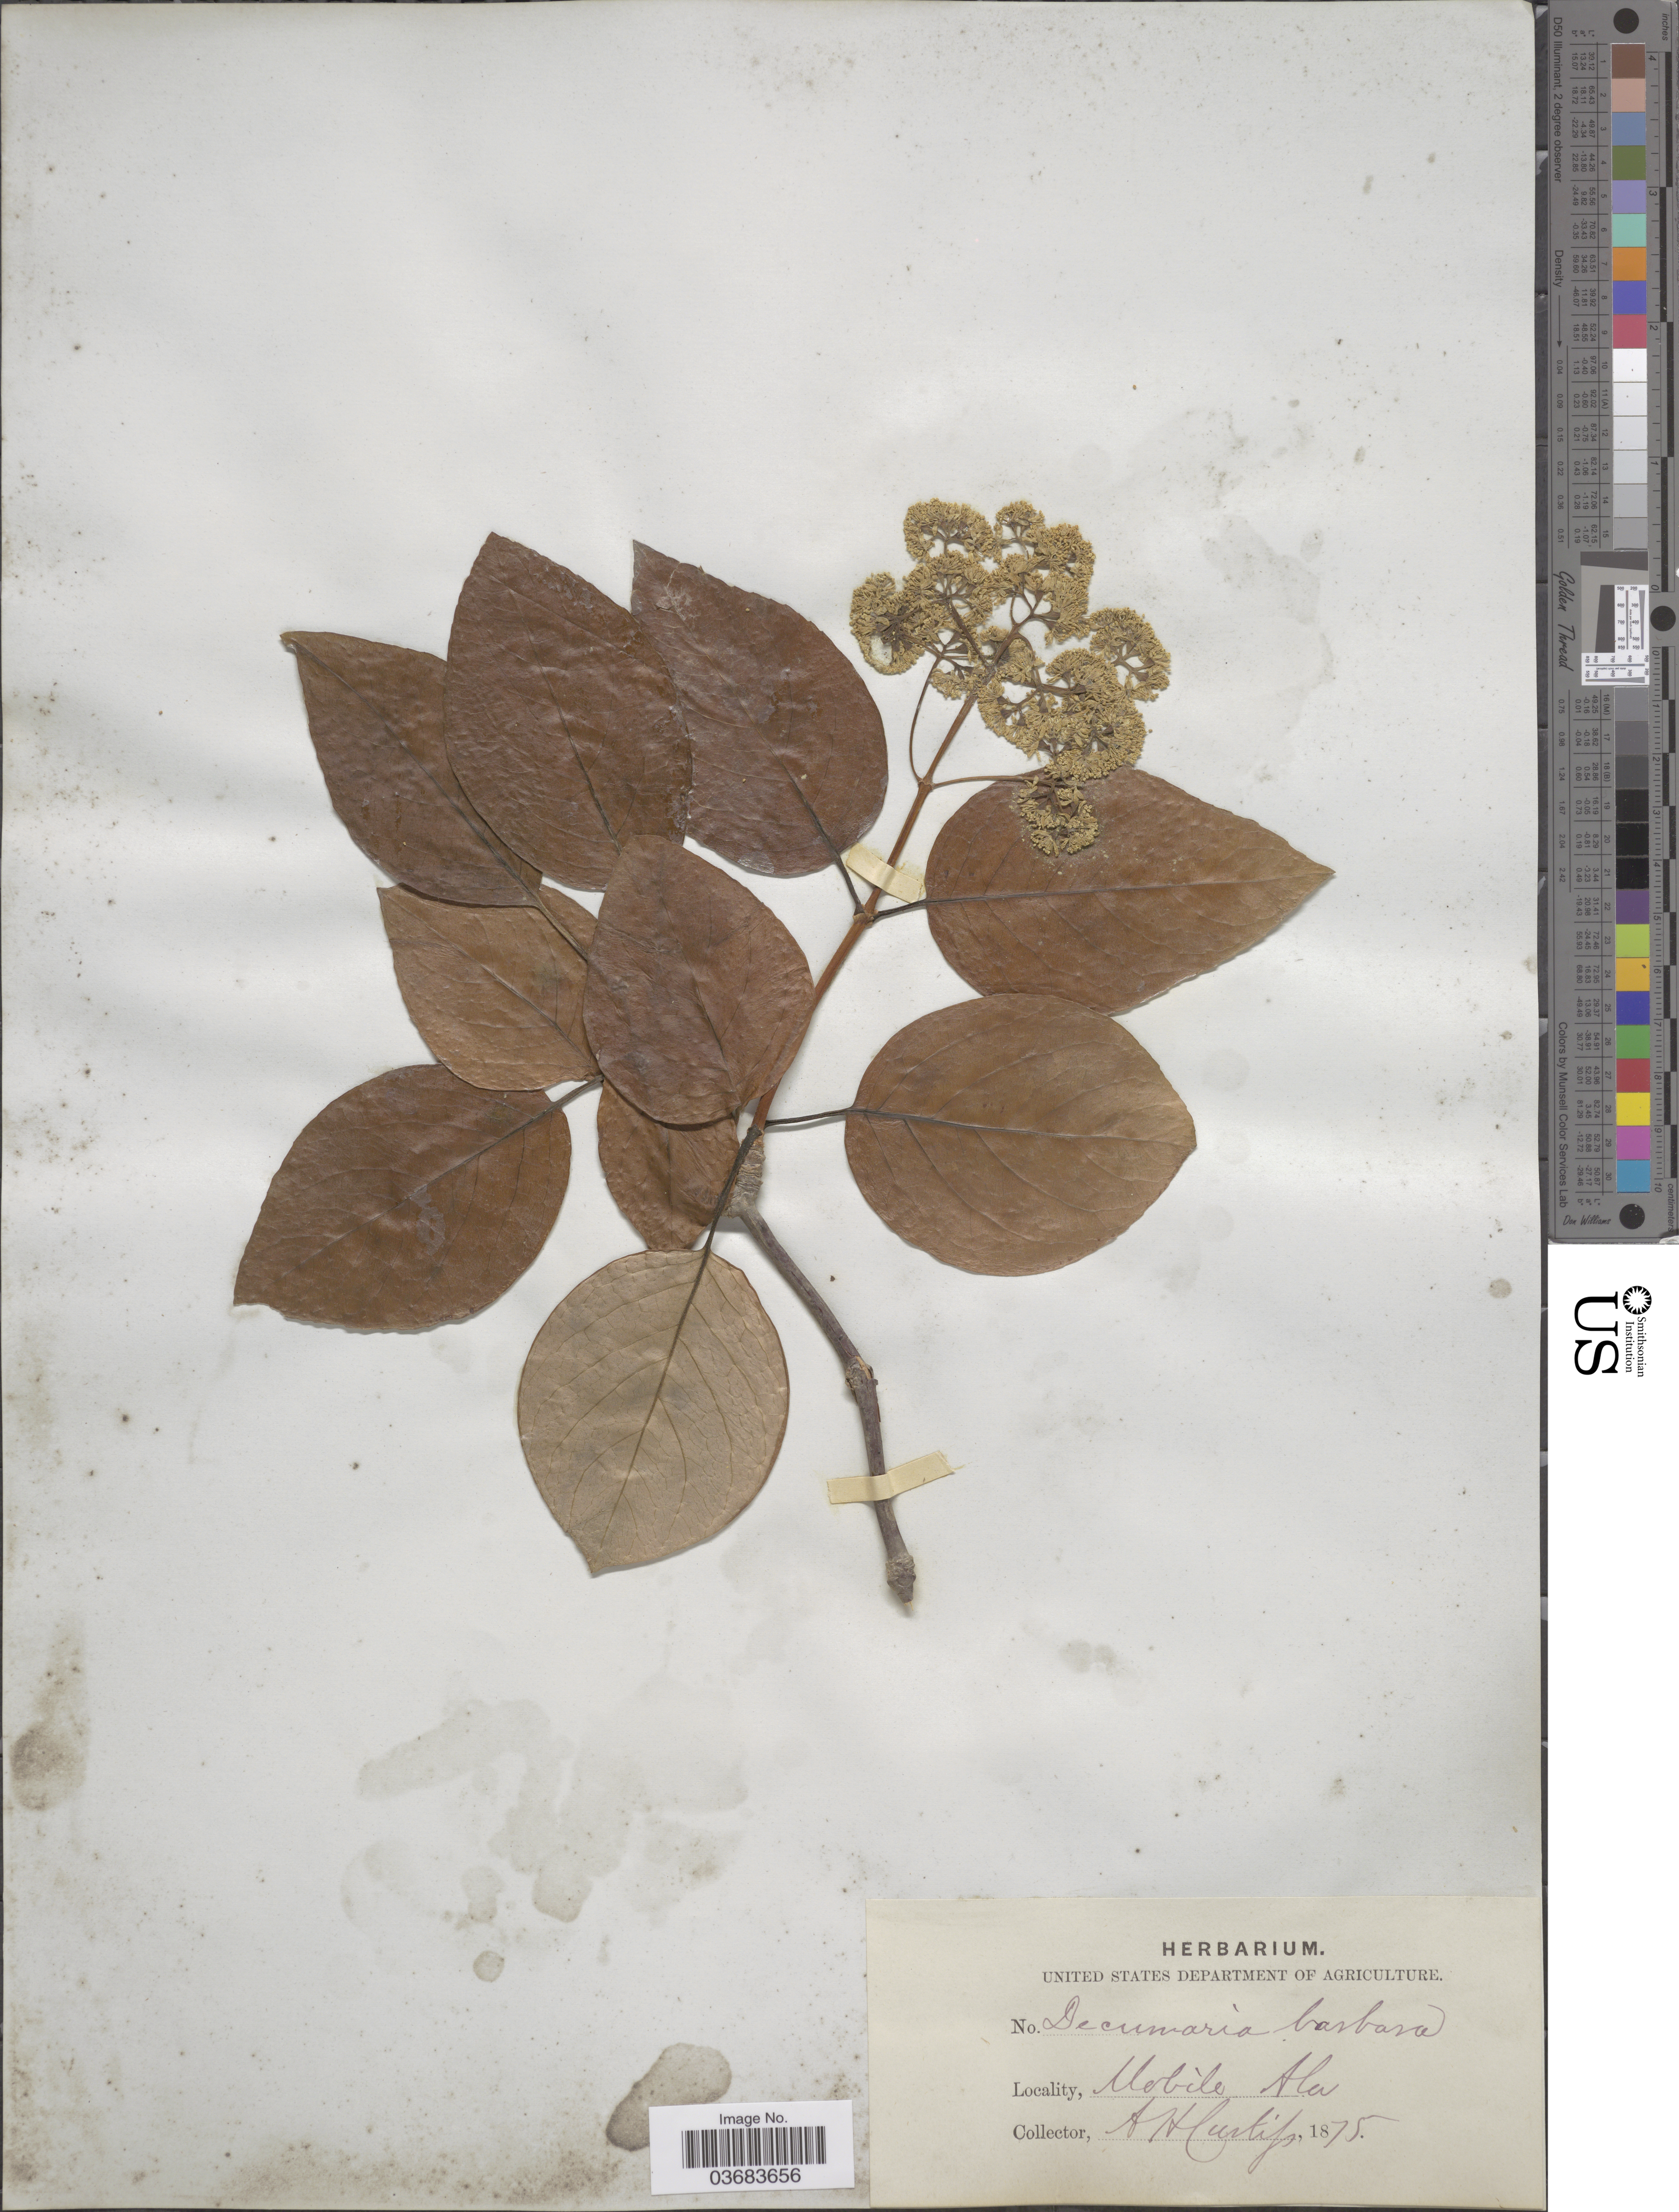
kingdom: Plantae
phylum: Tracheophyta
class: Magnoliopsida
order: Cornales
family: Hydrangeaceae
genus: Hydrangea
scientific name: Hydrangea barbara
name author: (L.) Bernd Schulz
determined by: Strong, Mark T., (BOT), Smithsonian Institution - National Museum of Natural History (UNITED STATES)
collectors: A. H. Curtiss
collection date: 1875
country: United States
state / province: Alabama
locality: Mobile.